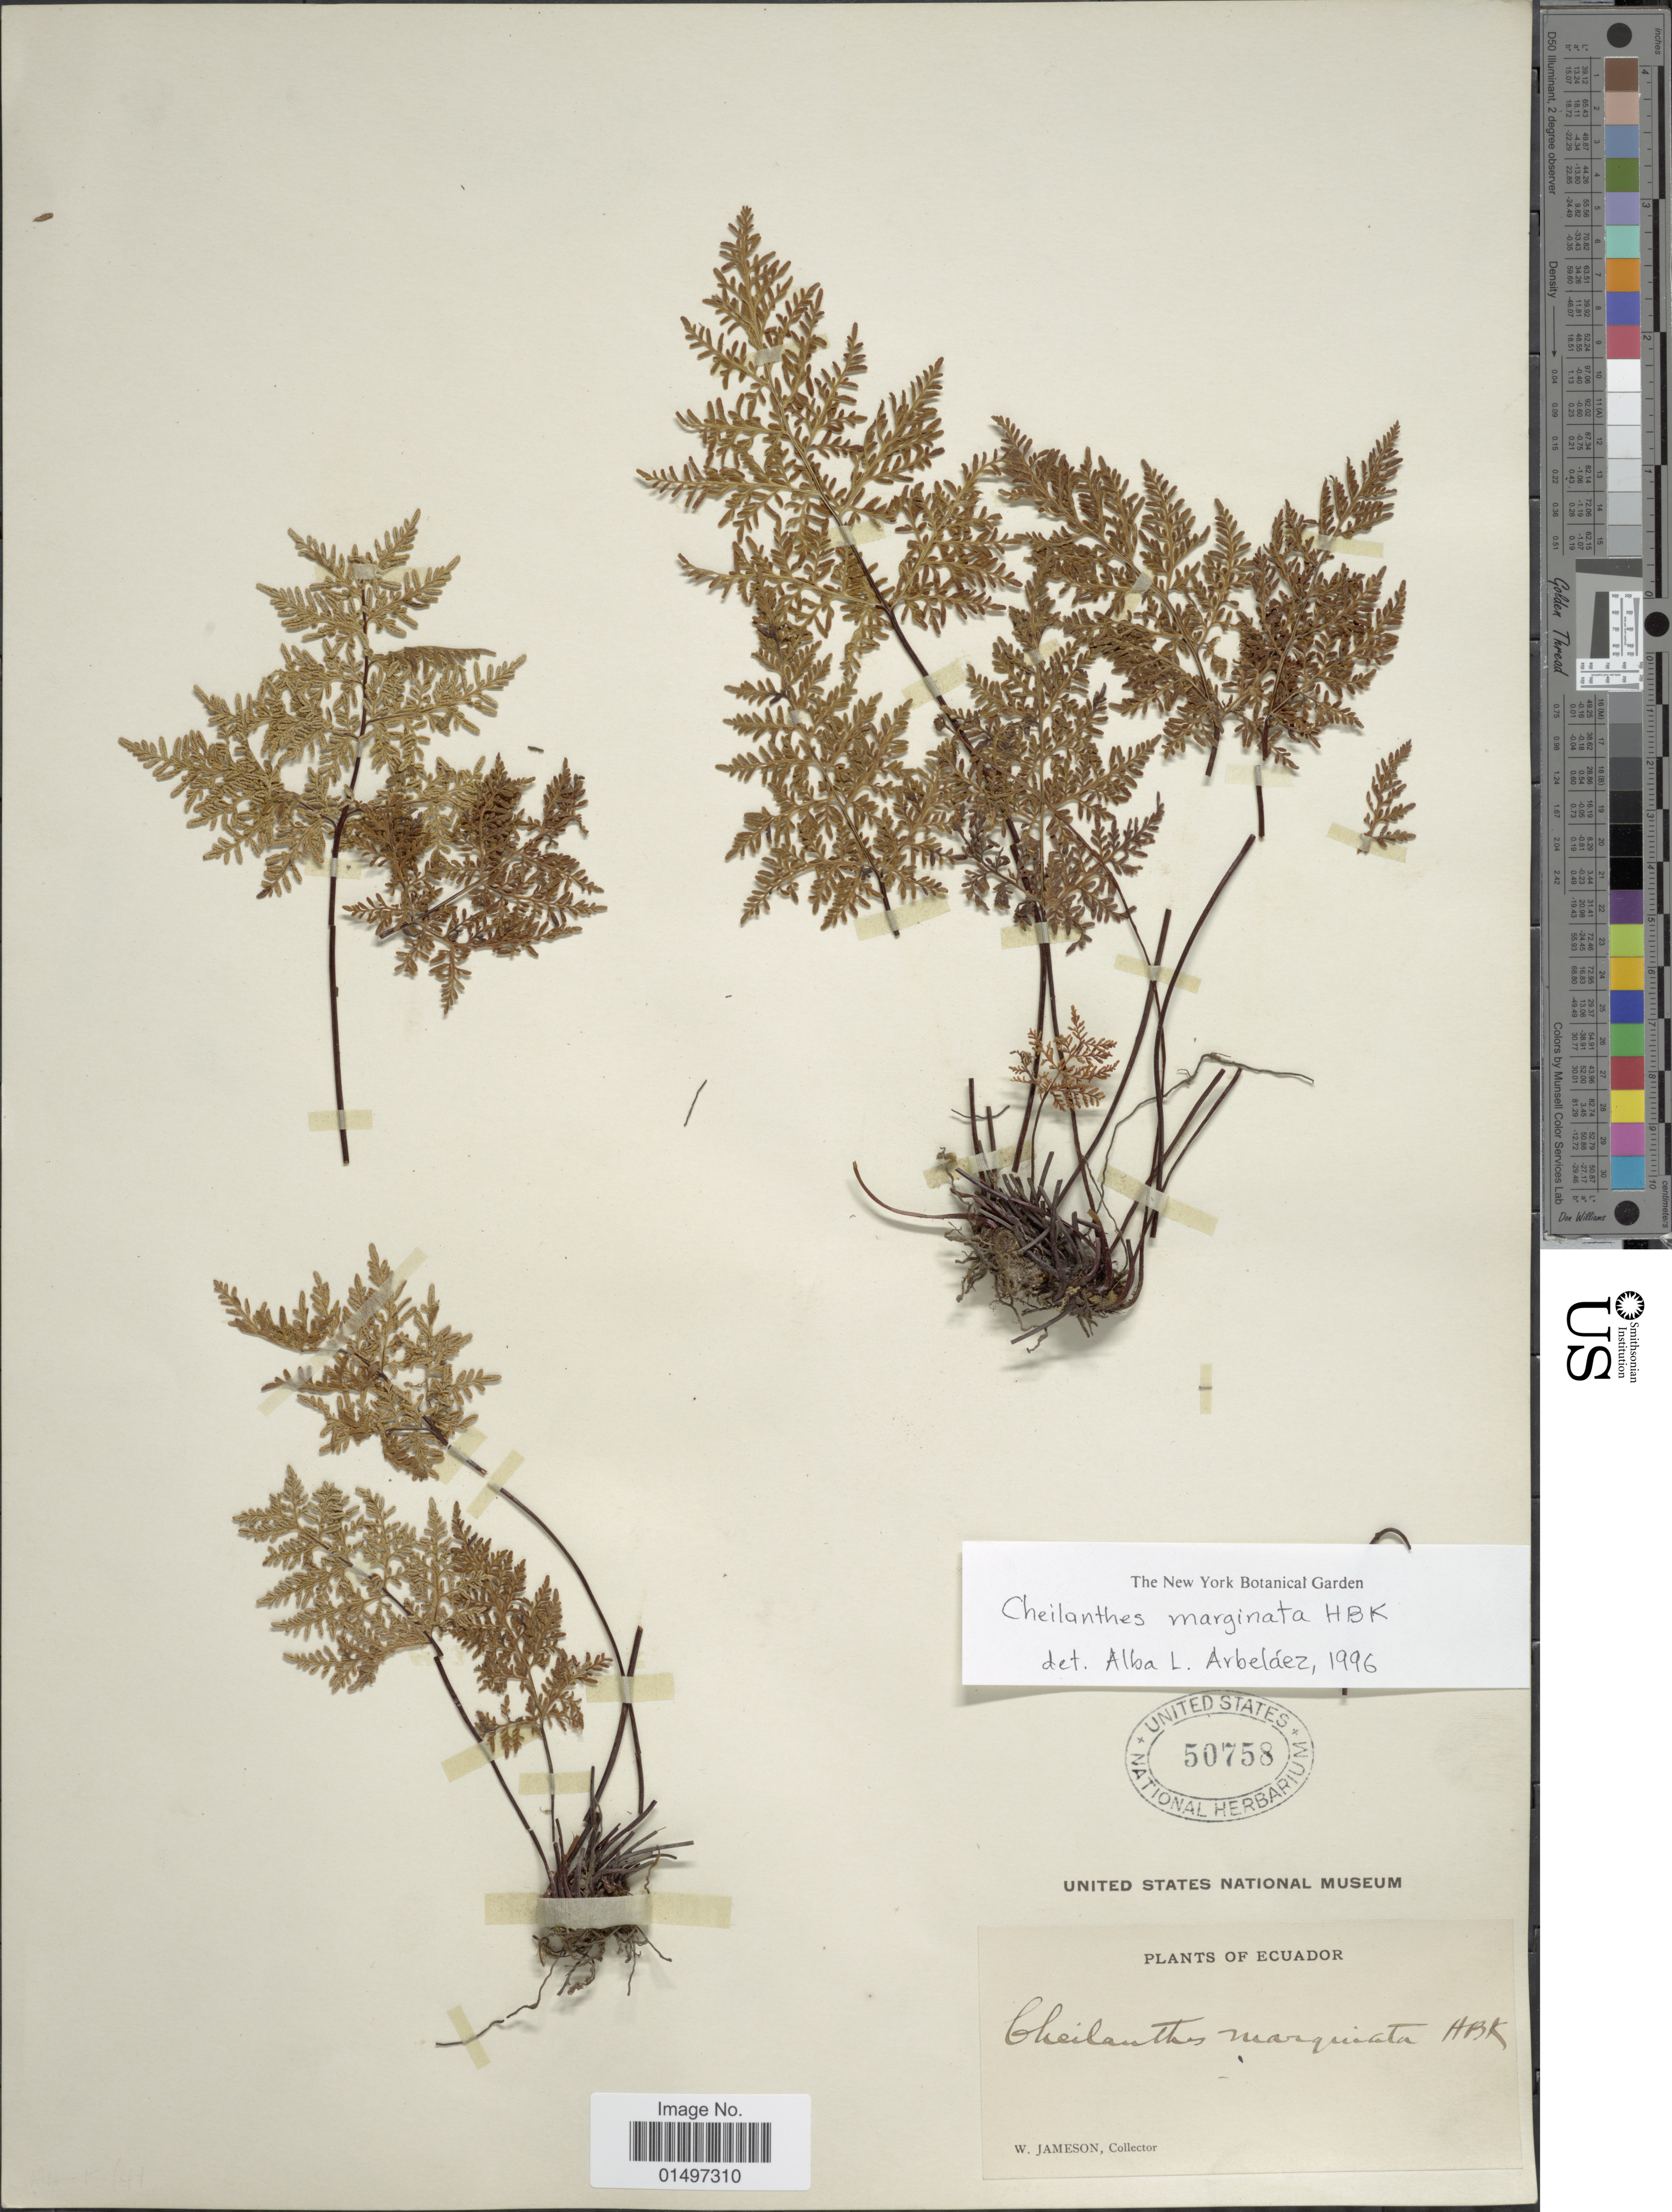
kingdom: Plantae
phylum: Tracheophyta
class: Polypodiopsida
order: Polypodiales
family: Pteridaceae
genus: Gaga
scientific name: Gaga marginata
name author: (Kunth) Fay W. Li & Windham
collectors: W. Jameson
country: Ecuador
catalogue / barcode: US 50758